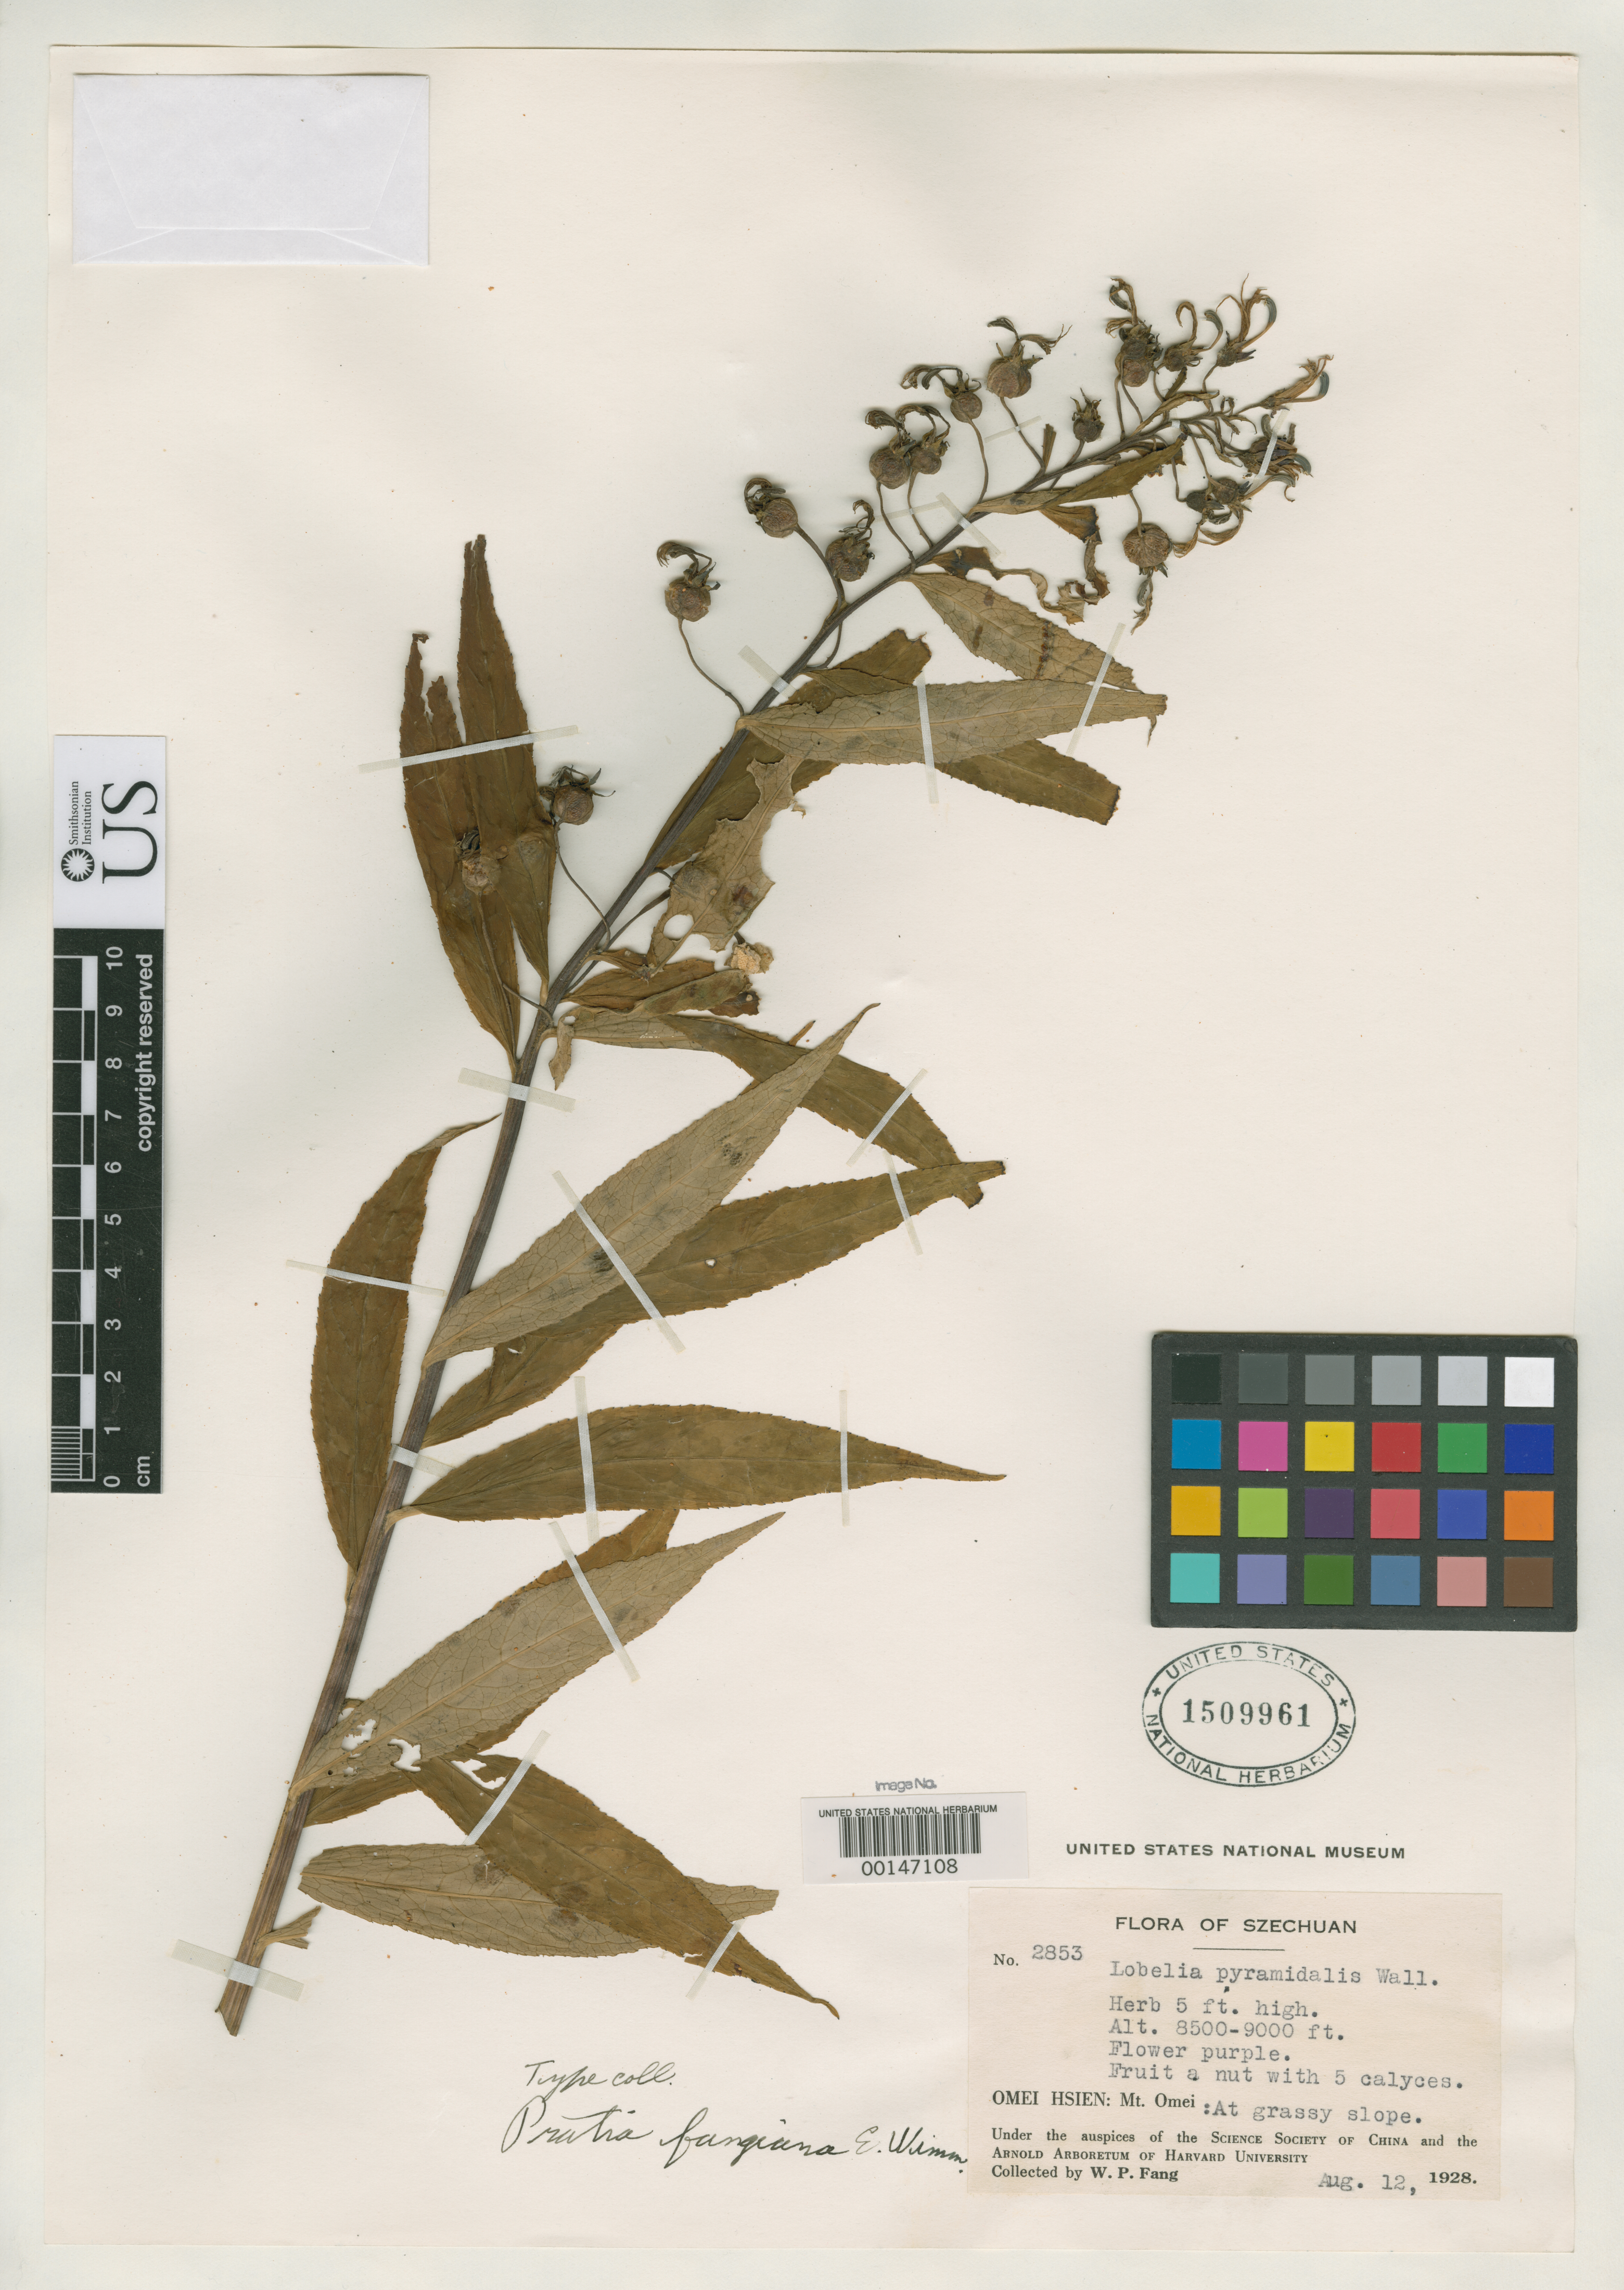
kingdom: Plantae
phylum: Tracheophyta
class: Magnoliopsida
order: Asterales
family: Campanulaceae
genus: Pratia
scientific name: Pratia fangiana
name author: E. Wimm.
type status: Isotype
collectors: W. P. Fang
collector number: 2853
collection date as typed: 12 Aug 1928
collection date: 1928-08-12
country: China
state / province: Sichuan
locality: Omei Hsien, Mt. Omei.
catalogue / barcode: US 1509961